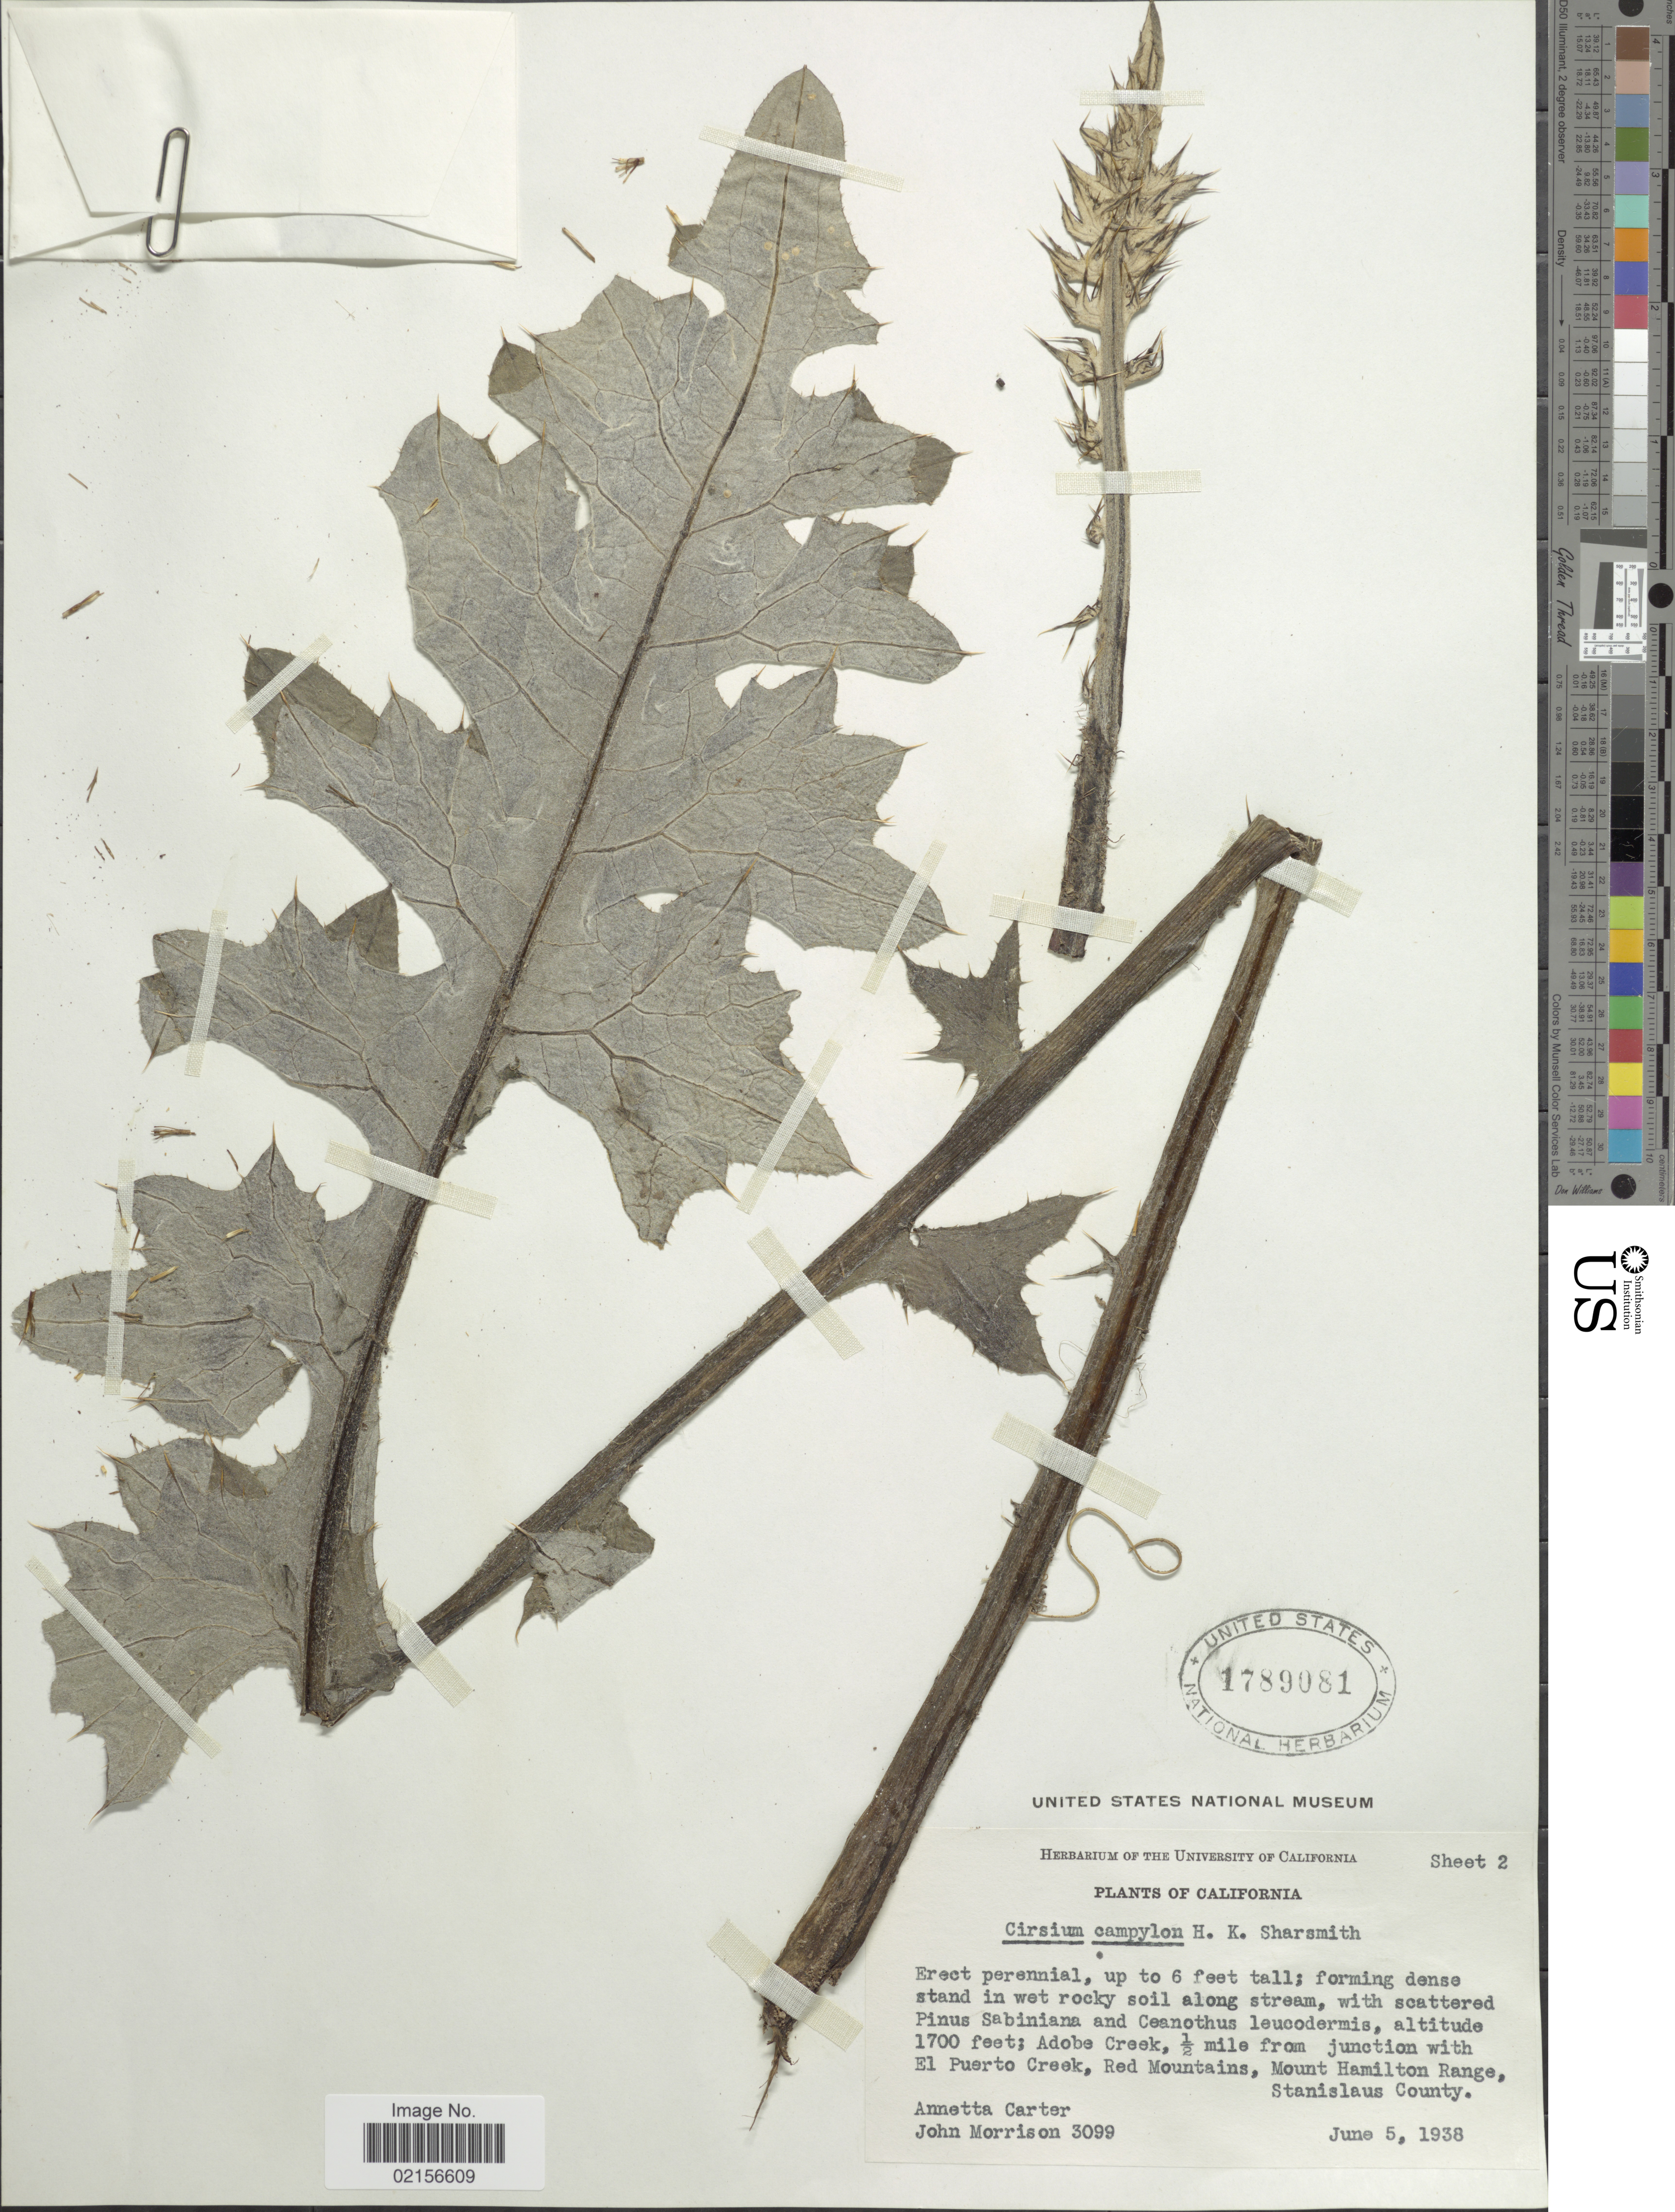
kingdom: Plantae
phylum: Tracheophyta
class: Magnoliopsida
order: Asterales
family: Asteraceae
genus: Cirsium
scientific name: Cirsium fontinale var. campylon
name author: (H. Sharsm.) Pilz ex D.J. Keil & C.E. Turner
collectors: A. Carter & J. Morrison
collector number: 3099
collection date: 1938-06-05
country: United States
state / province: California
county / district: Stanislaus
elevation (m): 518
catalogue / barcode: US 1789081